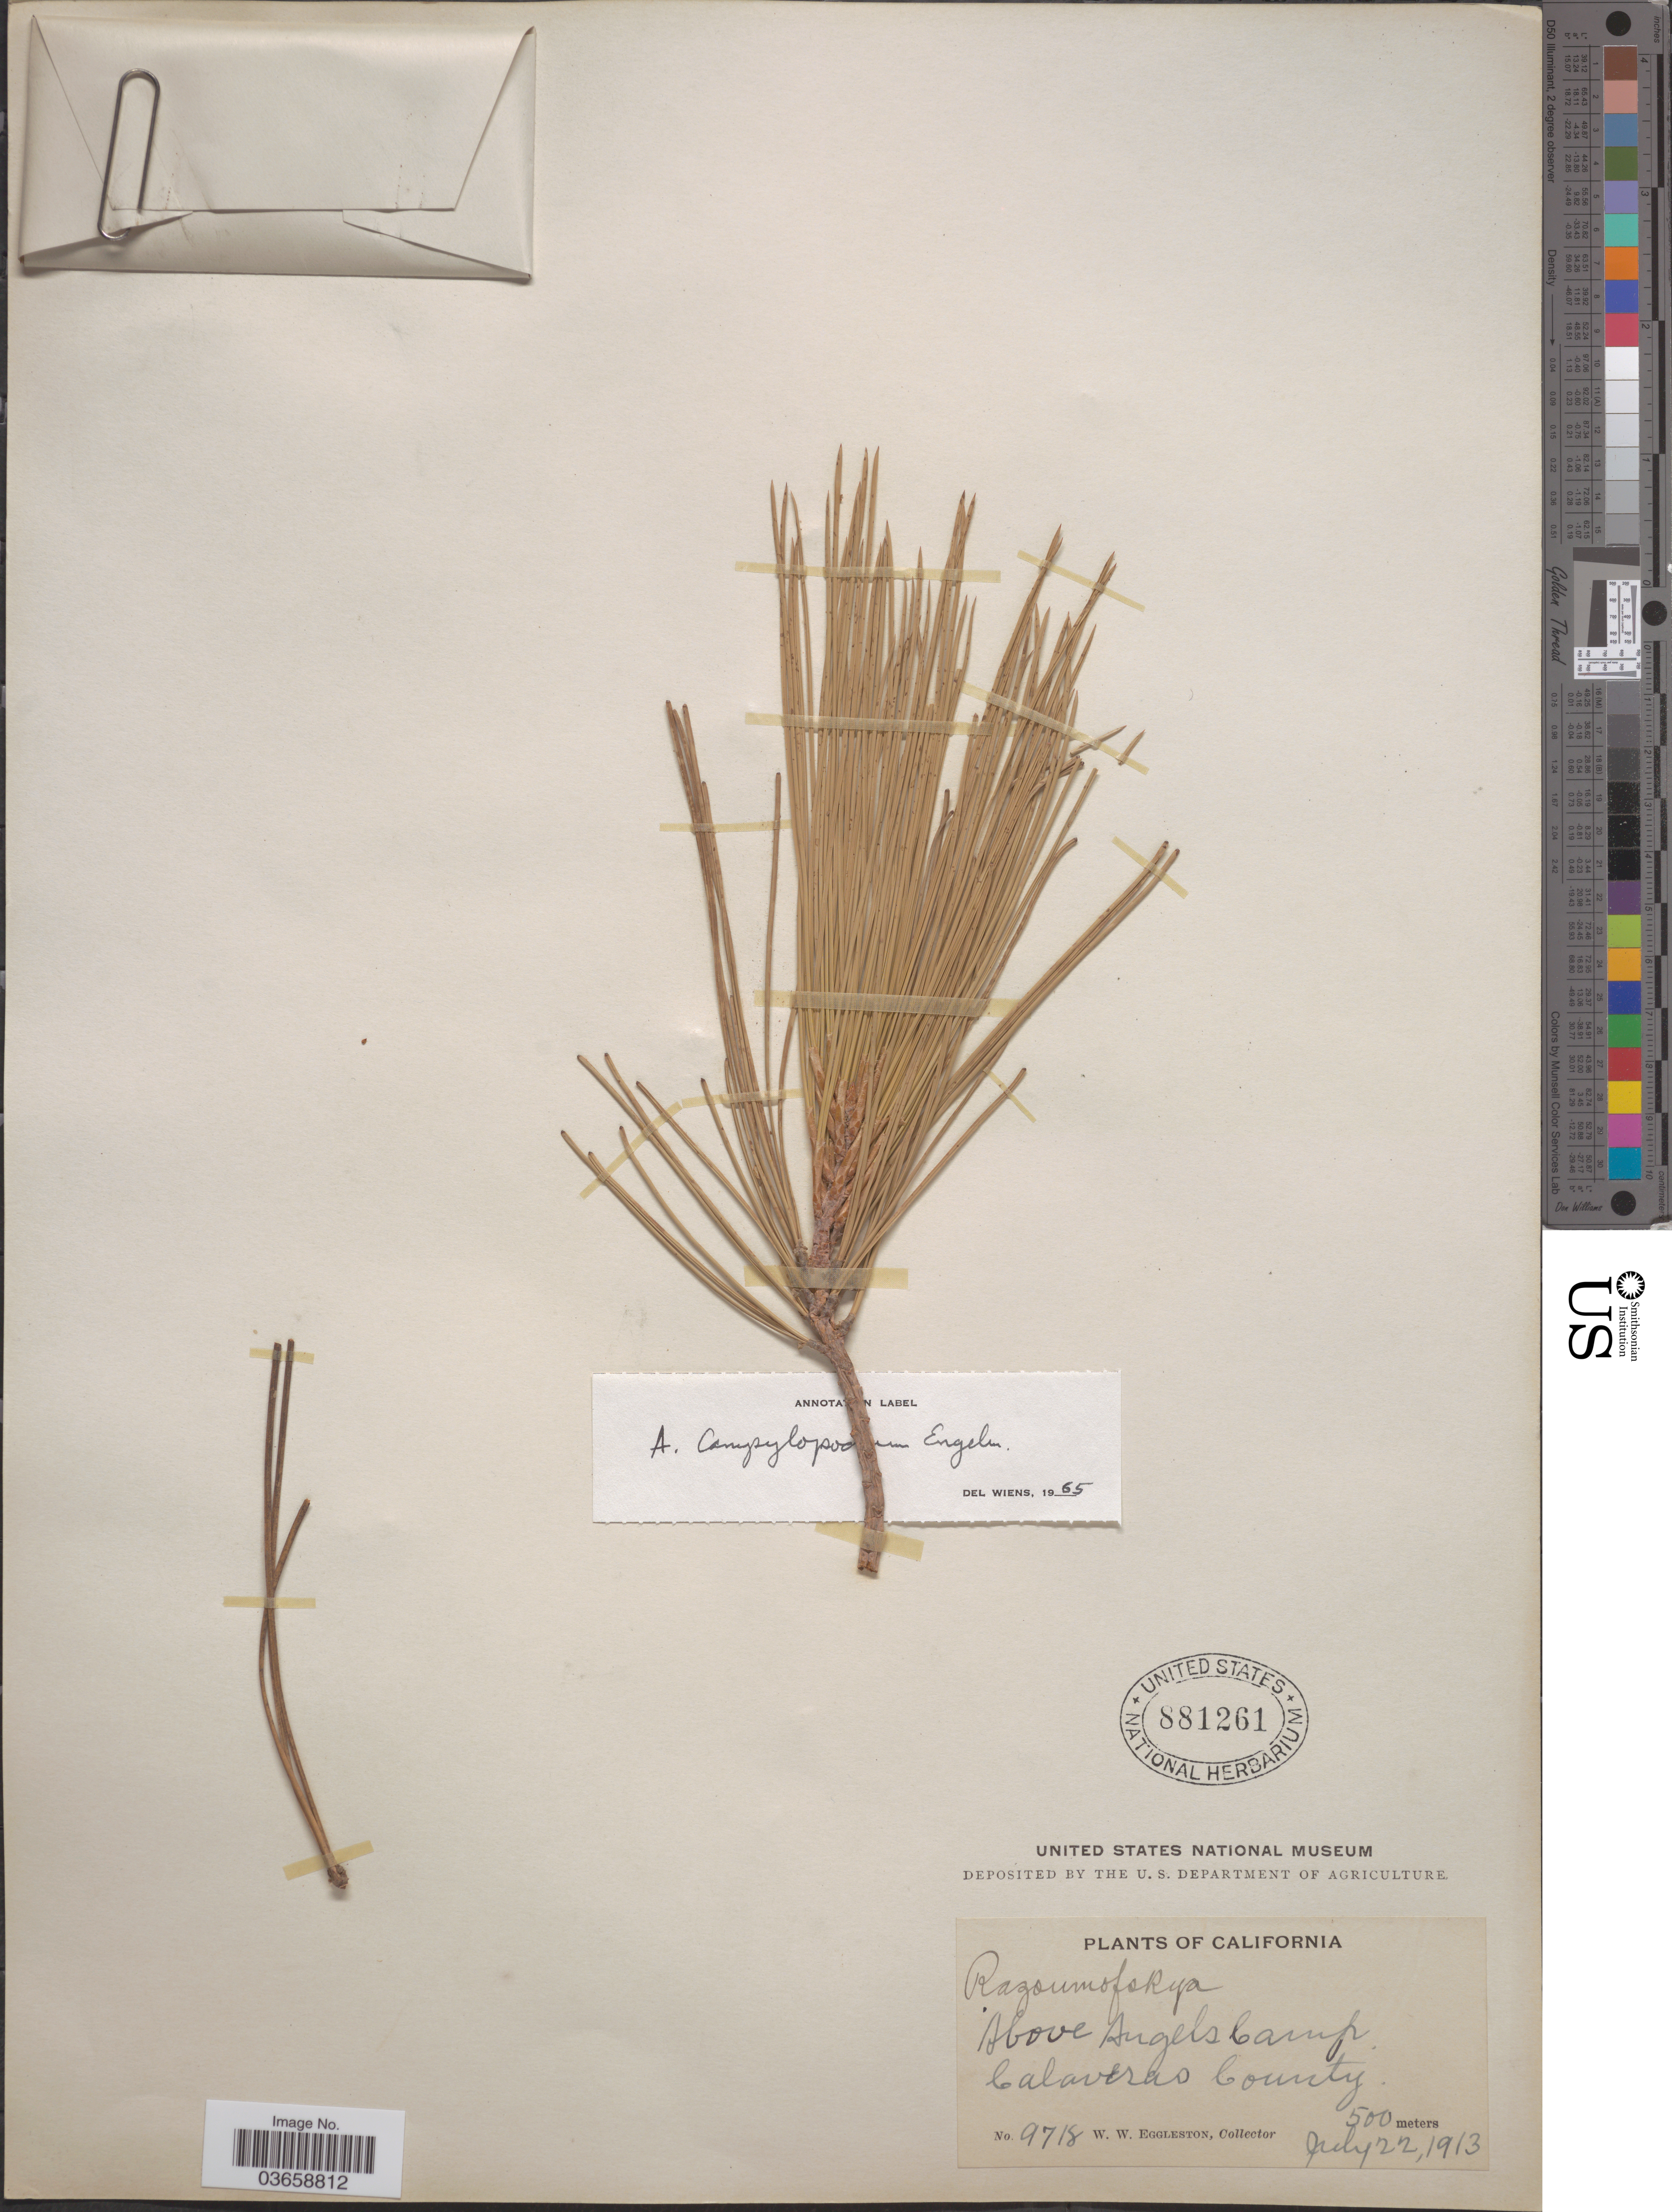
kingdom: Plantae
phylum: Tracheophyta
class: Magnoliopsida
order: Santalales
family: Viscaceae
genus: Arceuthobium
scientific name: Arceuthobium campylopodum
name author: Engelm.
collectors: W. W. Eggleston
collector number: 9718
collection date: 1913-07-22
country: United States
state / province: California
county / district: Calaveras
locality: Above Angels Camp. Calaveras County.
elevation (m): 500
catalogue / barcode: US 881261